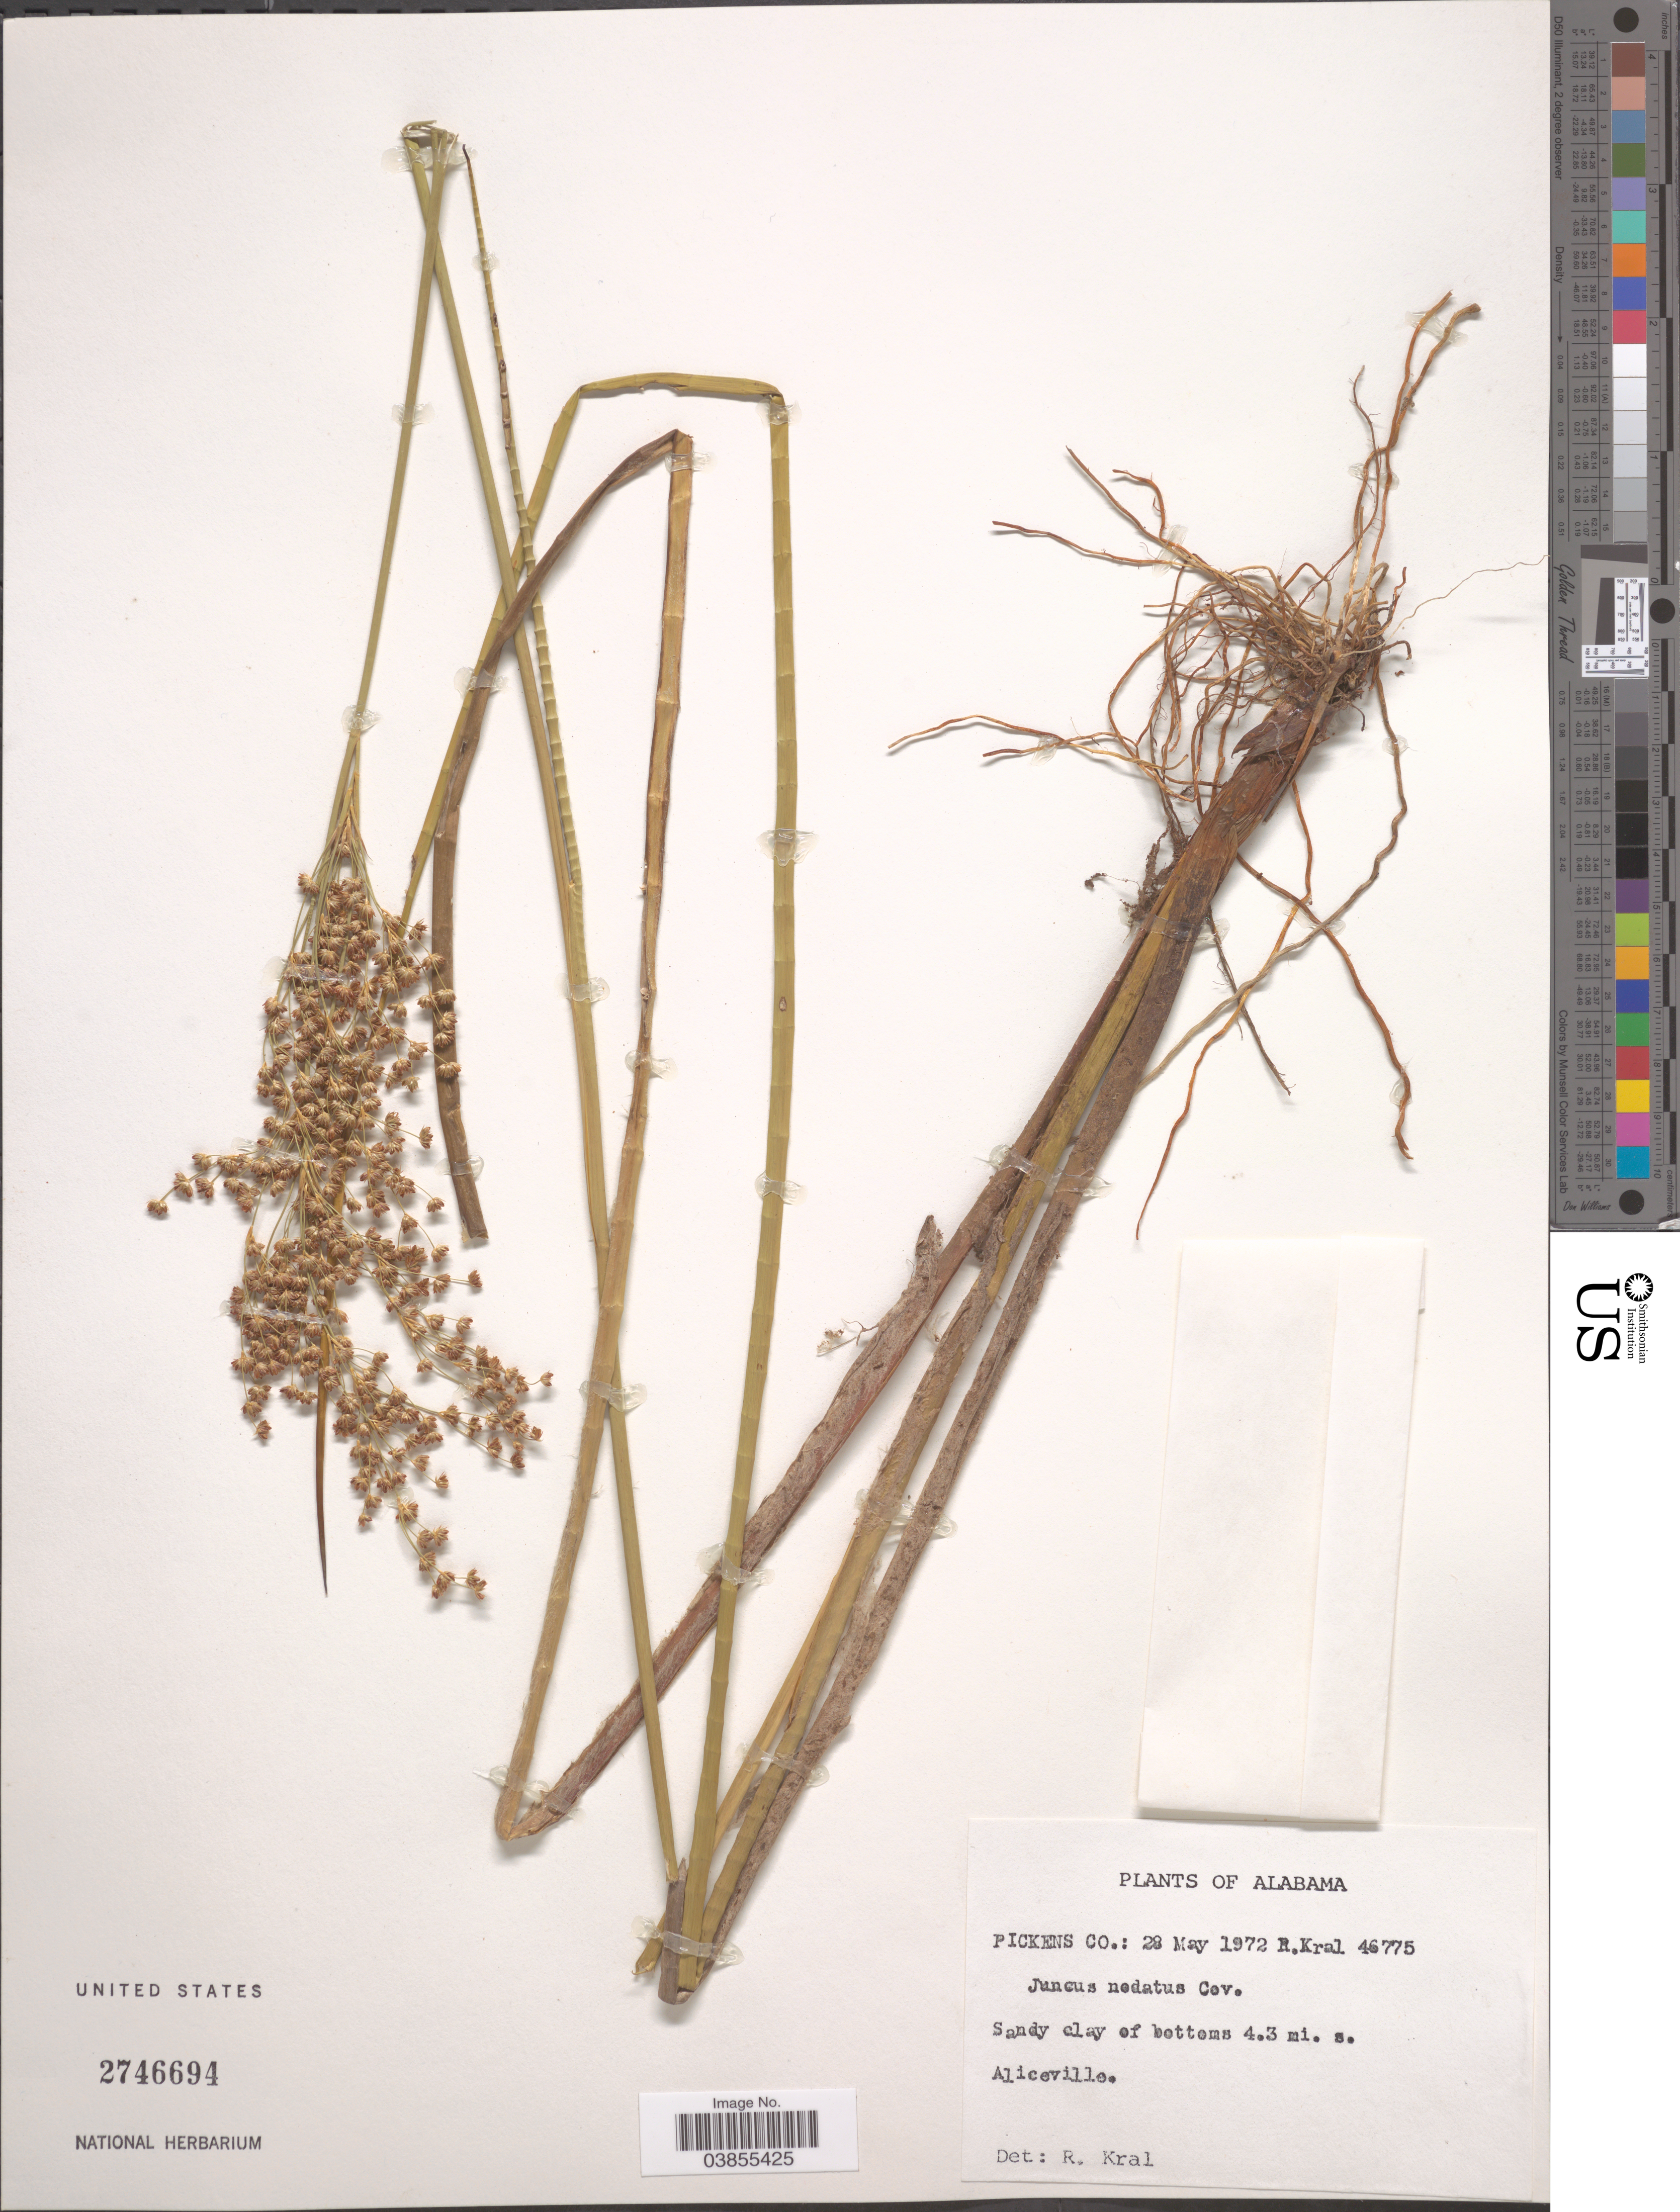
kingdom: Plantae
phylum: Tracheophyta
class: Liliopsida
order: Poales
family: Juncaceae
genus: Juncus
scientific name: Juncus nodatus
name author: Coville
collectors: R. Kral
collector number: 46775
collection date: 1972-05-28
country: United States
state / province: Alabama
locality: Pickens Co.: Sandy clay of bottoms 4.3 mi. s. Aliceville.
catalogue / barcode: US 2746694